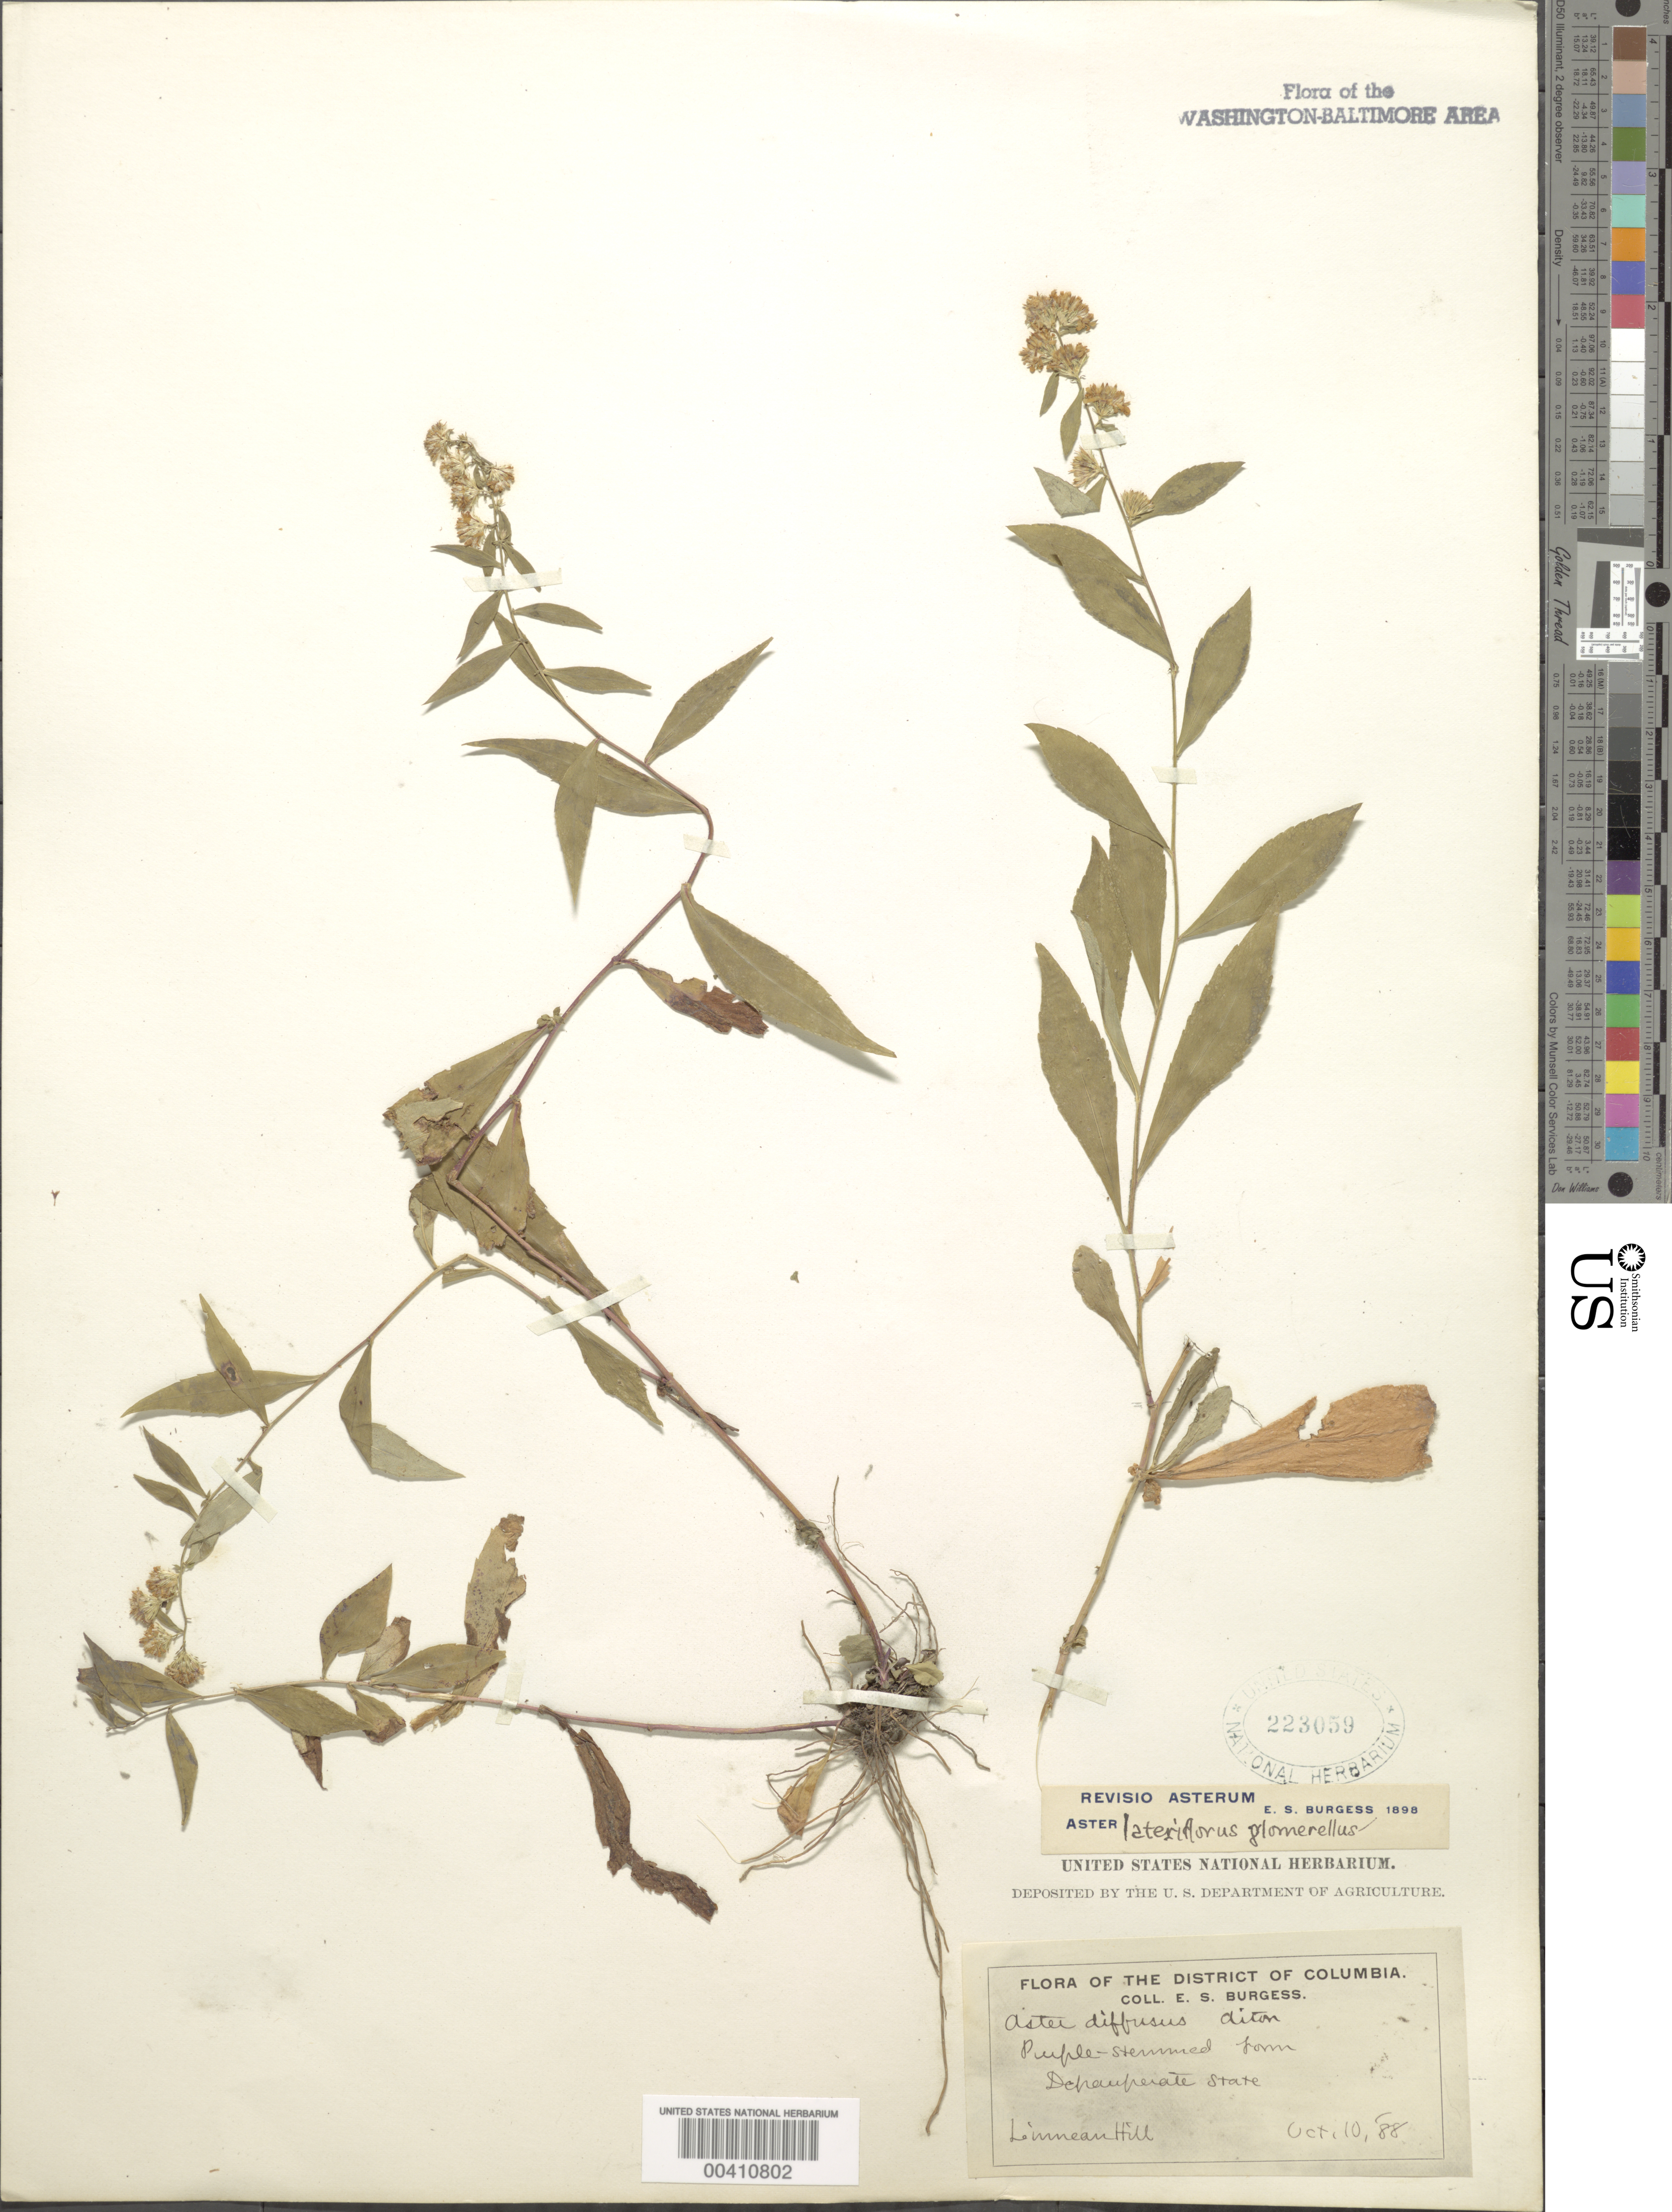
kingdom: Plantae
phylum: Tracheophyta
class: Magnoliopsida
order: Asterales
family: Asteraceae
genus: Symphyotrichum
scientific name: Symphyotrichum lateriflorum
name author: (L.) Á. Löve & D. Löve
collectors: E. Burgess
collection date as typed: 10 Oct 1888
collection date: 1888-10-10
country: United States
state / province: District of Columbia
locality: Linnean Hill Rock Creek Park & vicinity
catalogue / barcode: US 223059